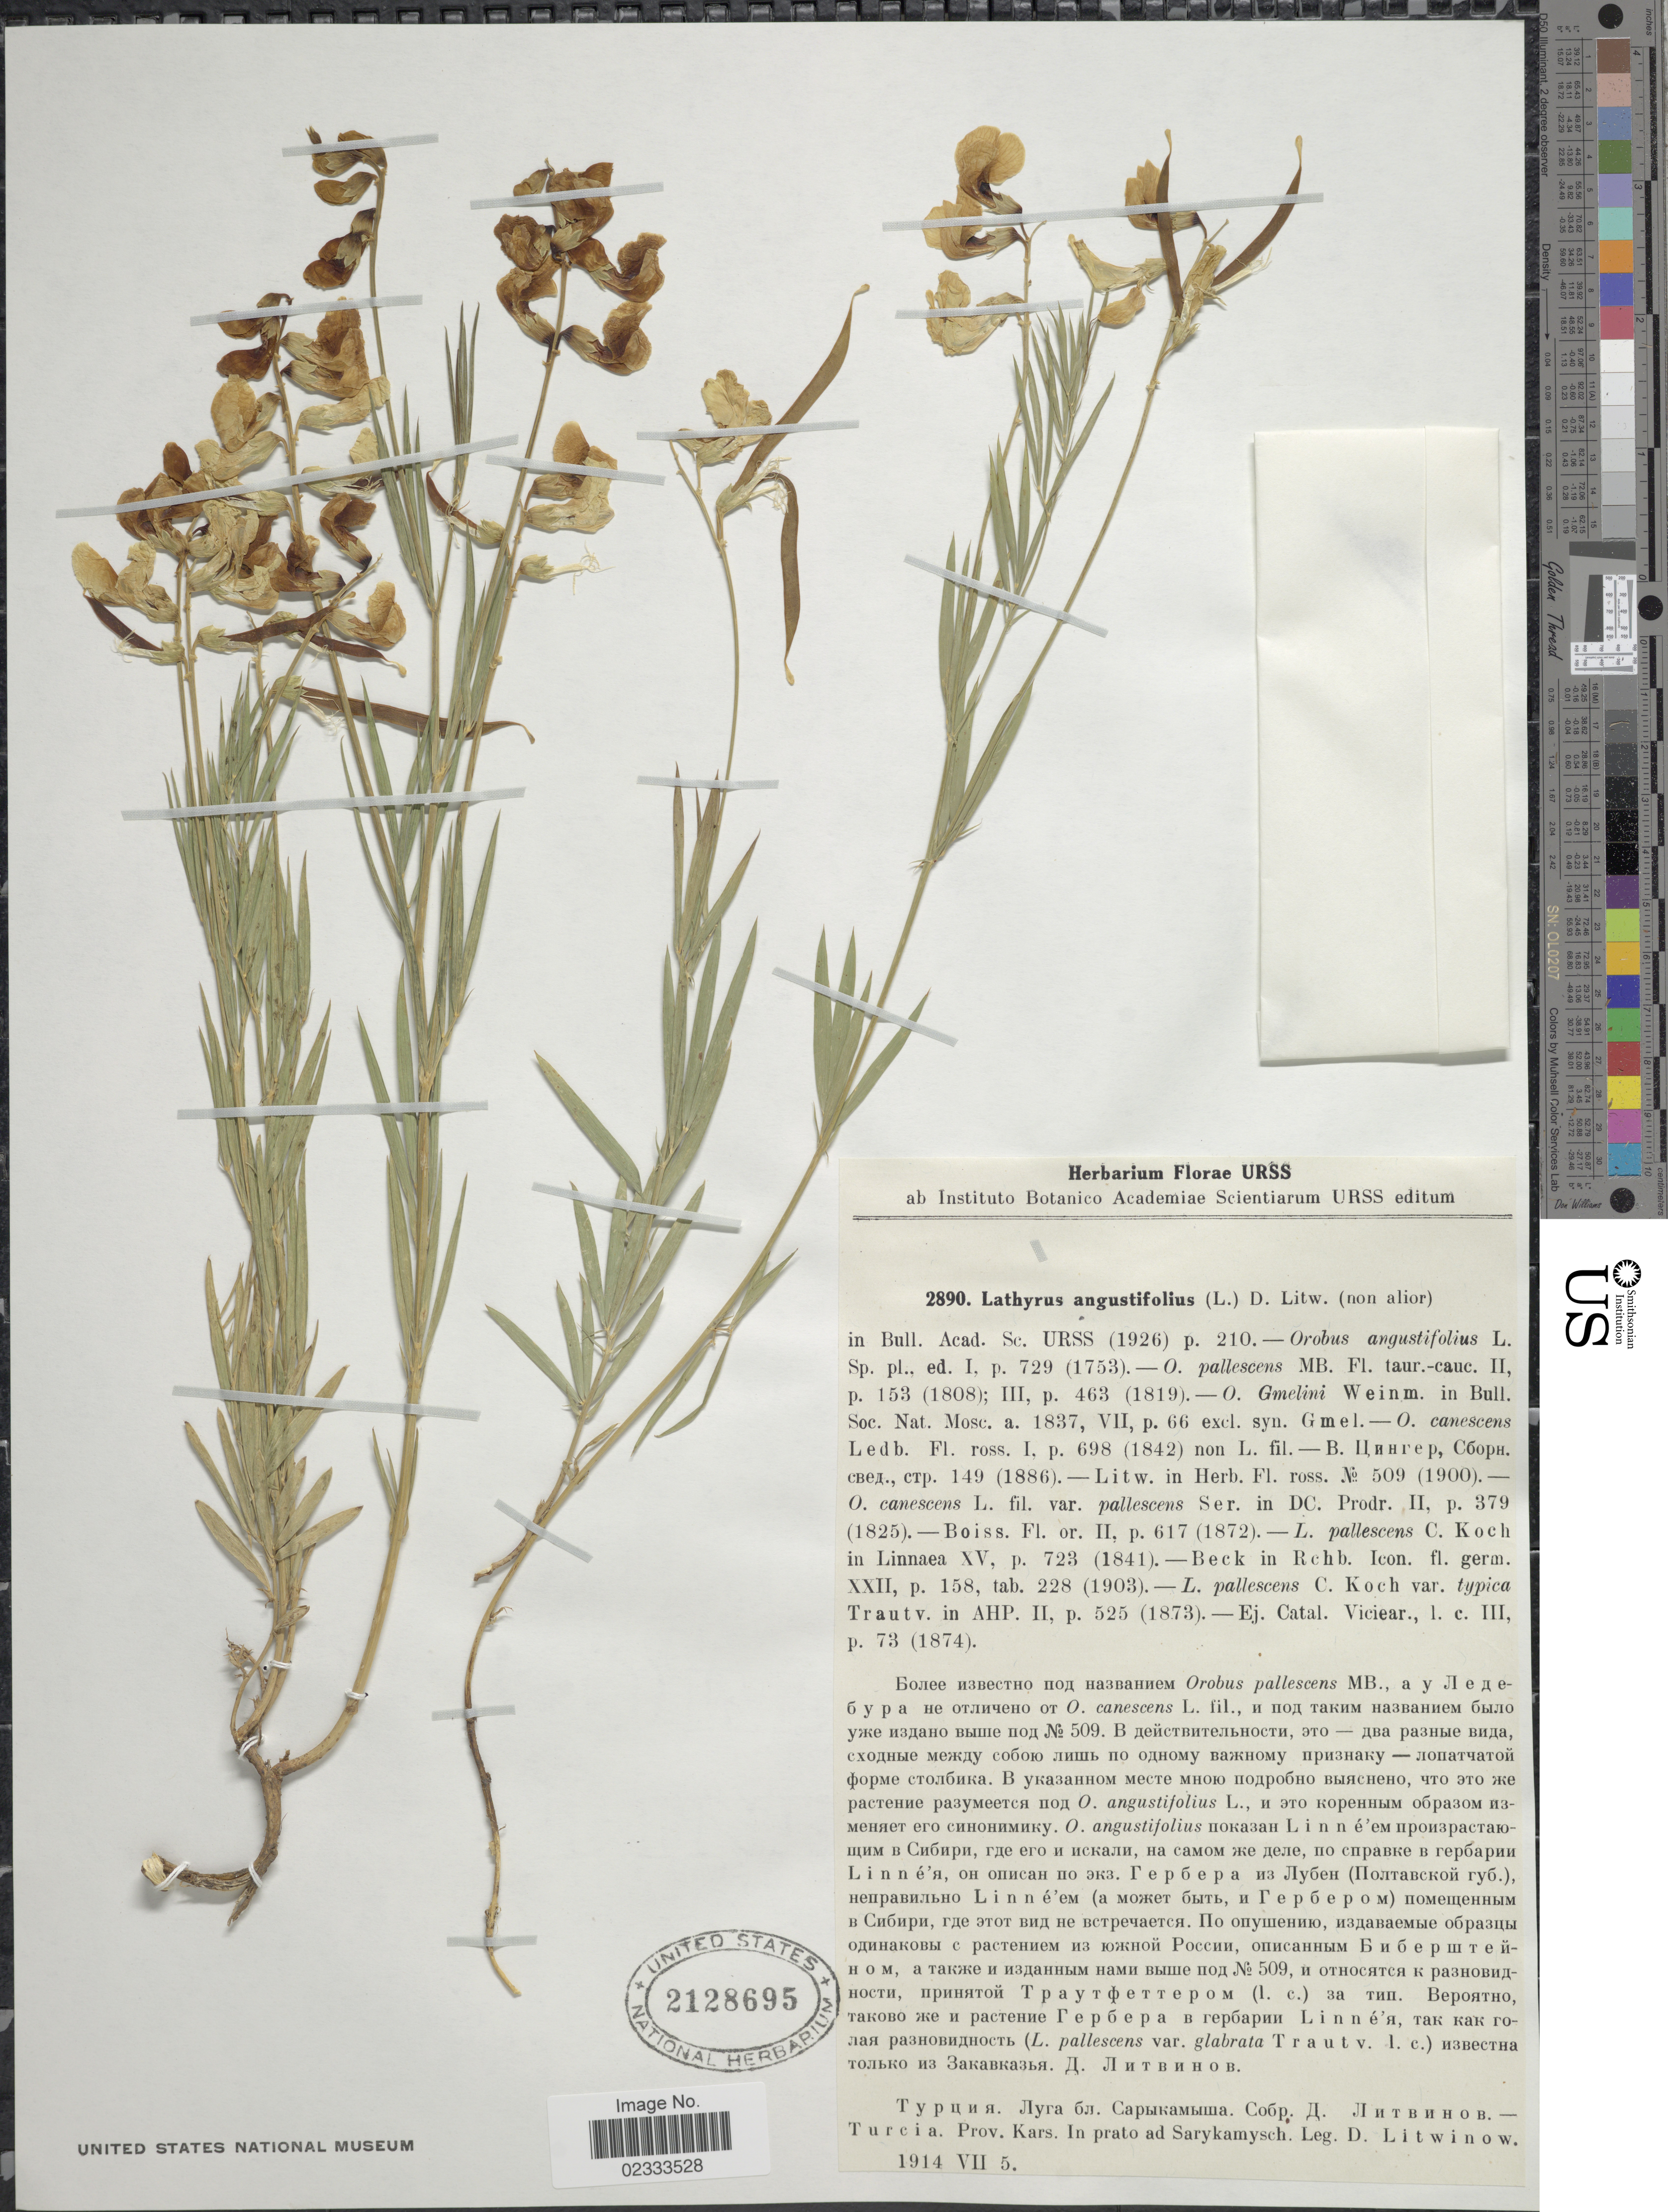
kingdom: Plantae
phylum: Tracheophyta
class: Magnoliopsida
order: Fabales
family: Fabaceae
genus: Lathyrus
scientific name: Lathyrus angustifolius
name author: Medik.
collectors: D. Litwinow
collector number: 2890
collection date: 1914-07-05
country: Turkey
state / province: Kars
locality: Turcia. Prov. Kars. In prato ad Sarykamysch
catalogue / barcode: US 2128695